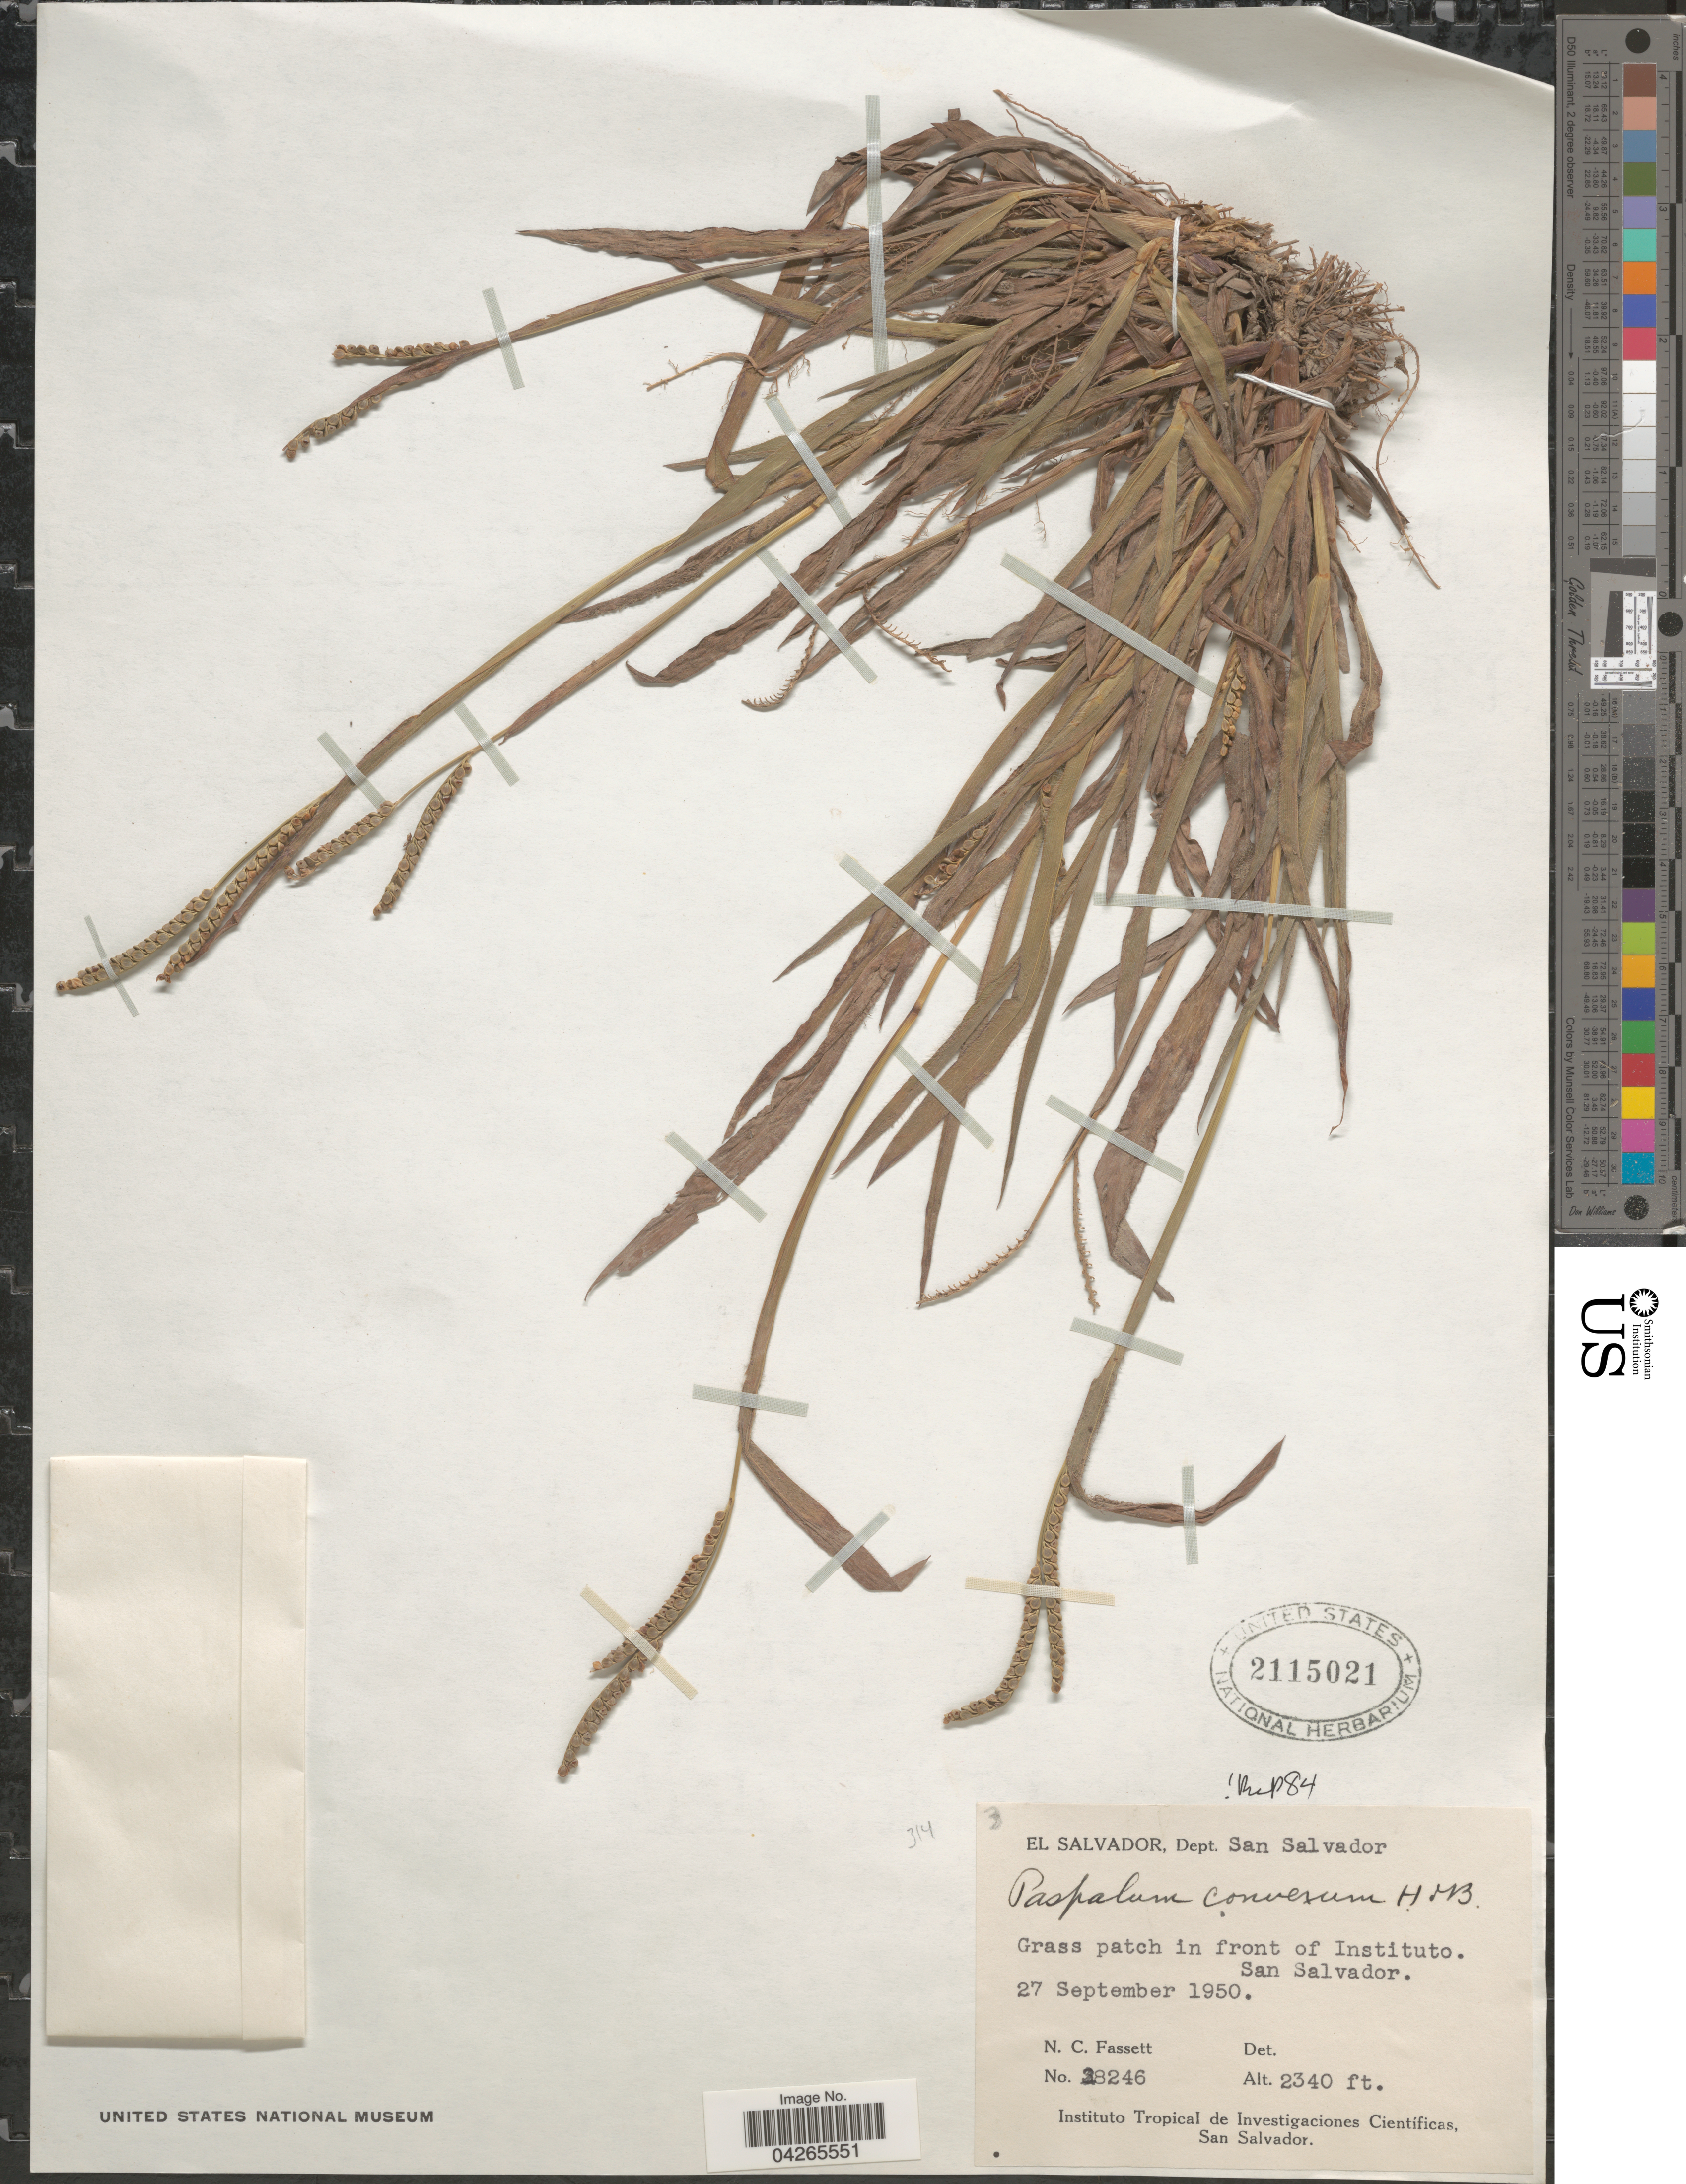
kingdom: Plantae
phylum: Tracheophyta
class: Liliopsida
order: Poales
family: Poaceae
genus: Paspalum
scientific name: Paspalum convexum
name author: Humb. & Bonpl. ex Flüggé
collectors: N. C. Fassett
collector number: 28246*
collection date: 1950-09-27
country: El Salvador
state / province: San Salvador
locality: Dept. San Salvador. Grass patch in front of Instituto. San Salvador.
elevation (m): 713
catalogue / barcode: US 2115021